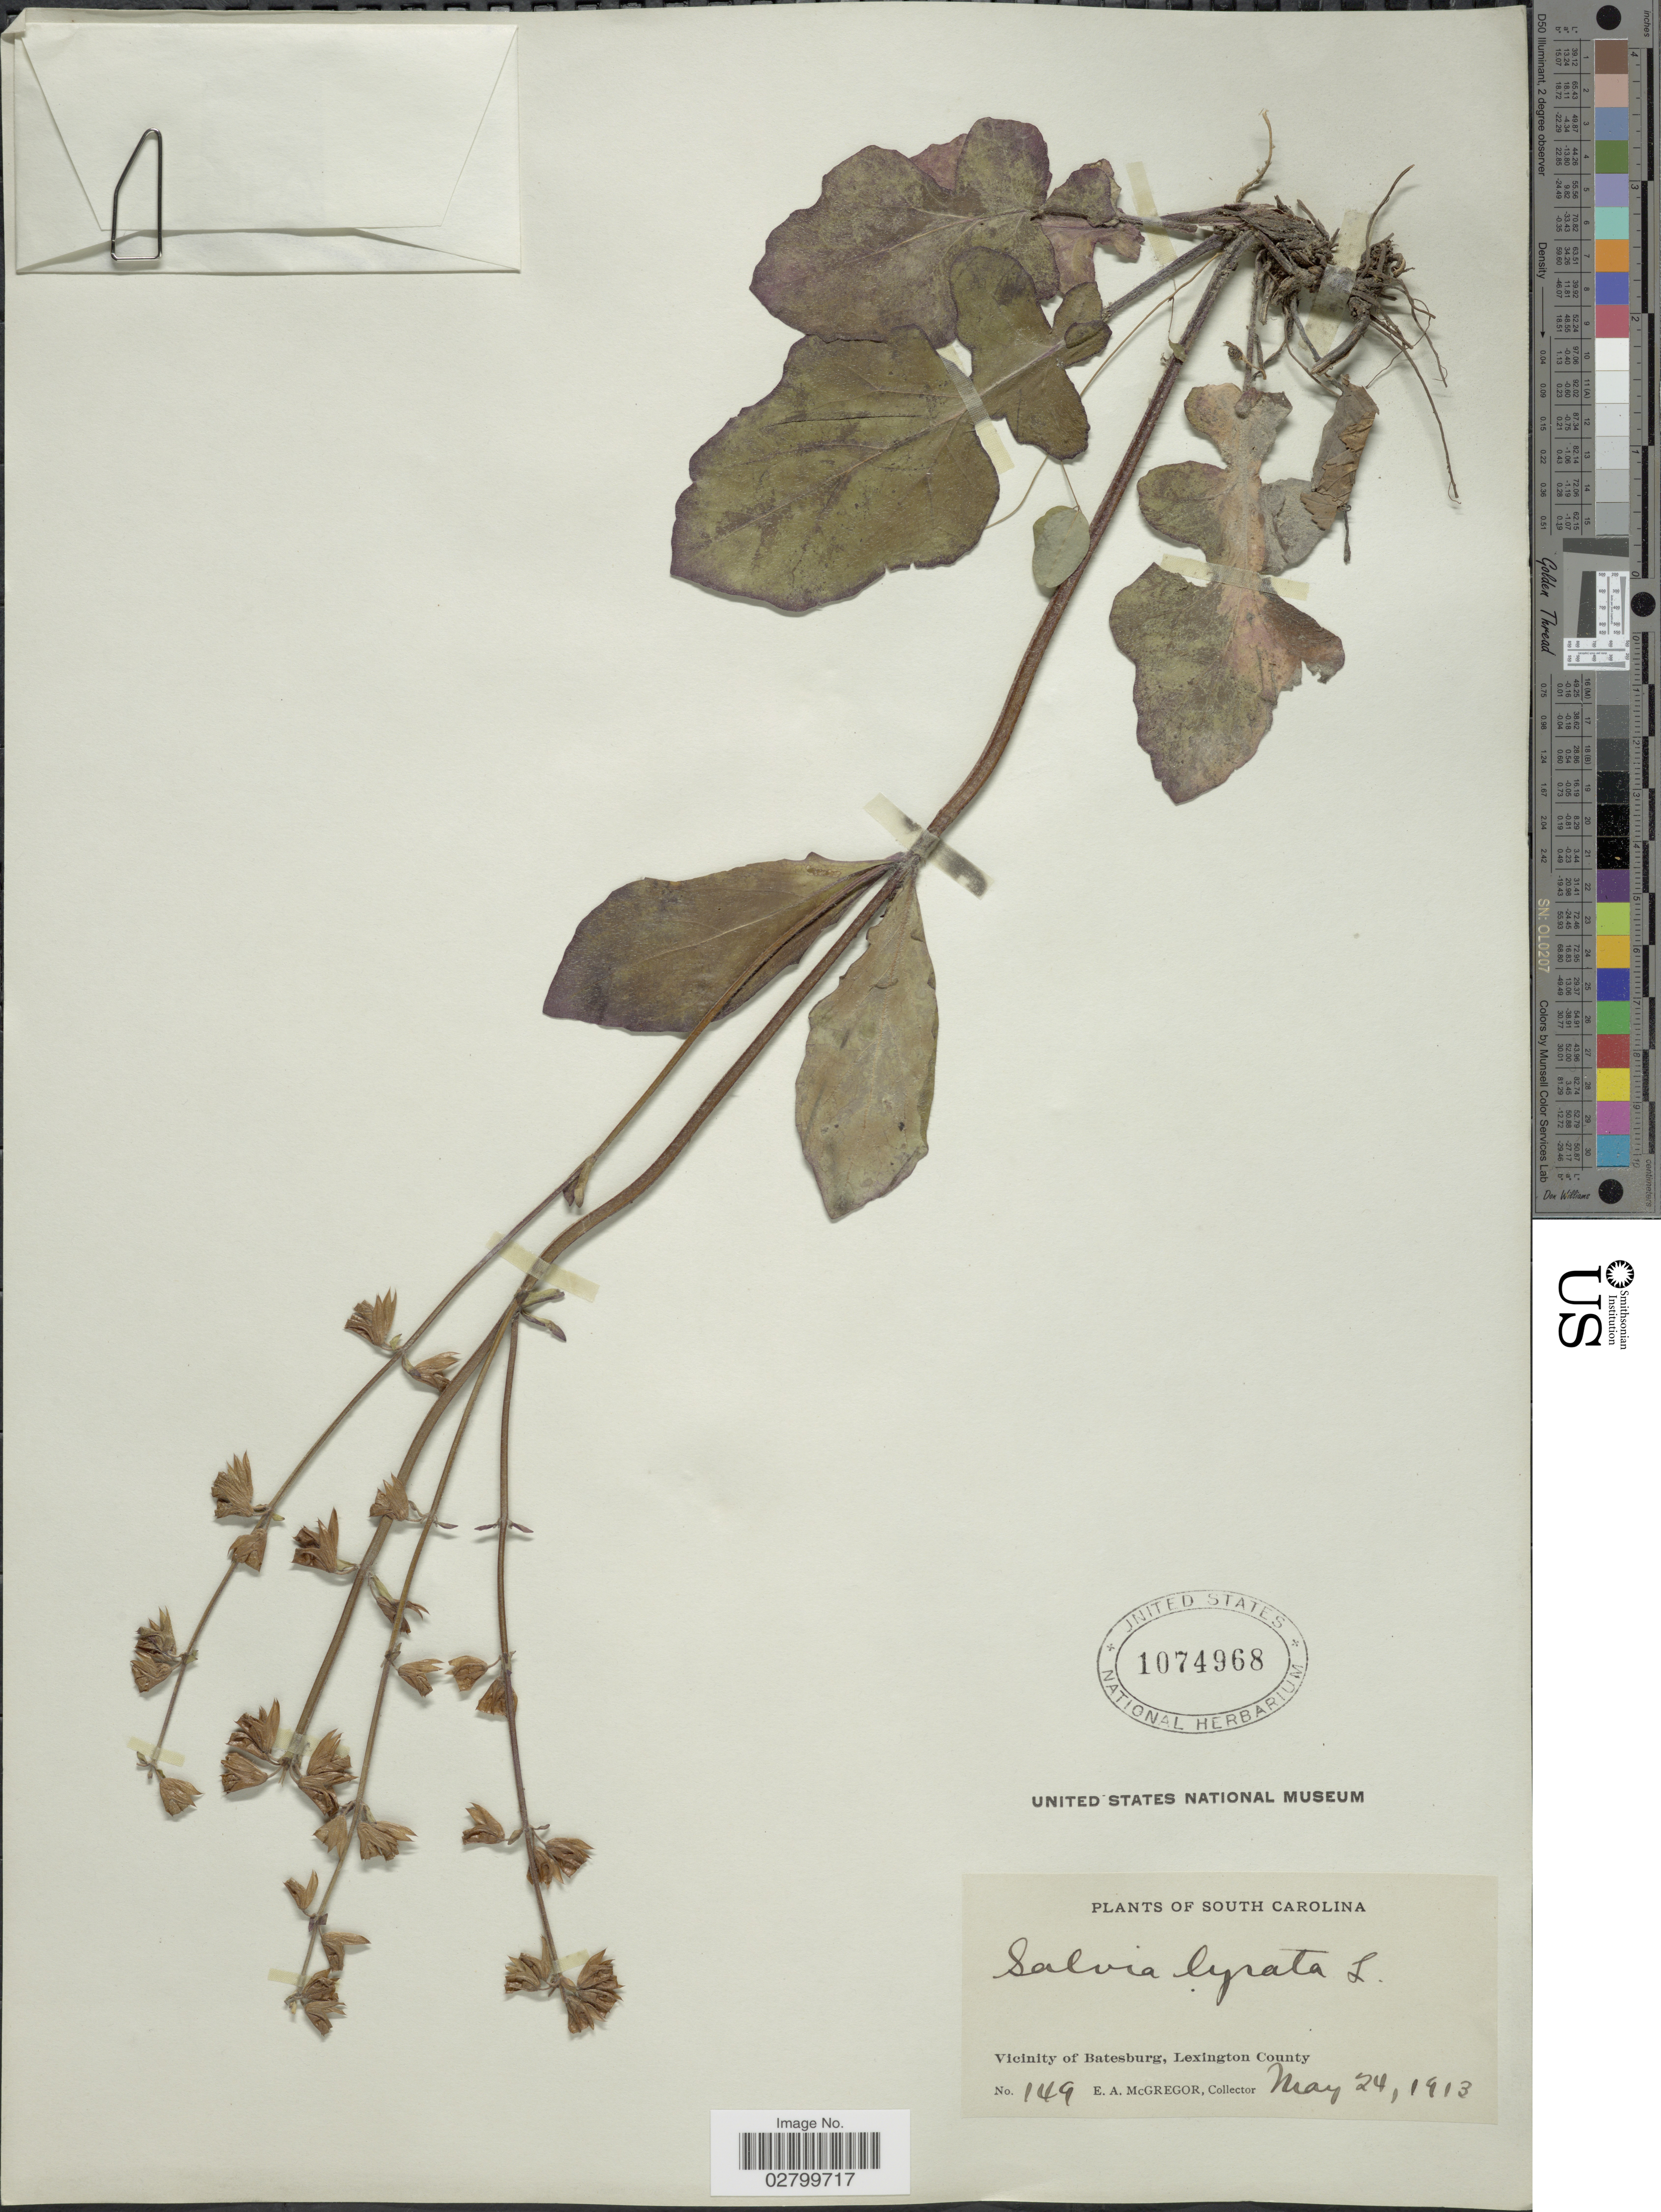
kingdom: Plantae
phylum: Tracheophyta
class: Magnoliopsida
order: Lamiales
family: Lamiaceae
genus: Salvia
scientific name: Salvia lyrata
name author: L.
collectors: E. A. McGregor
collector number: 149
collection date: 1913-05-24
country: United States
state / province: South Carolina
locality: Vicinity of Batesburg, Lexington County.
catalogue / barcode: US 1074968